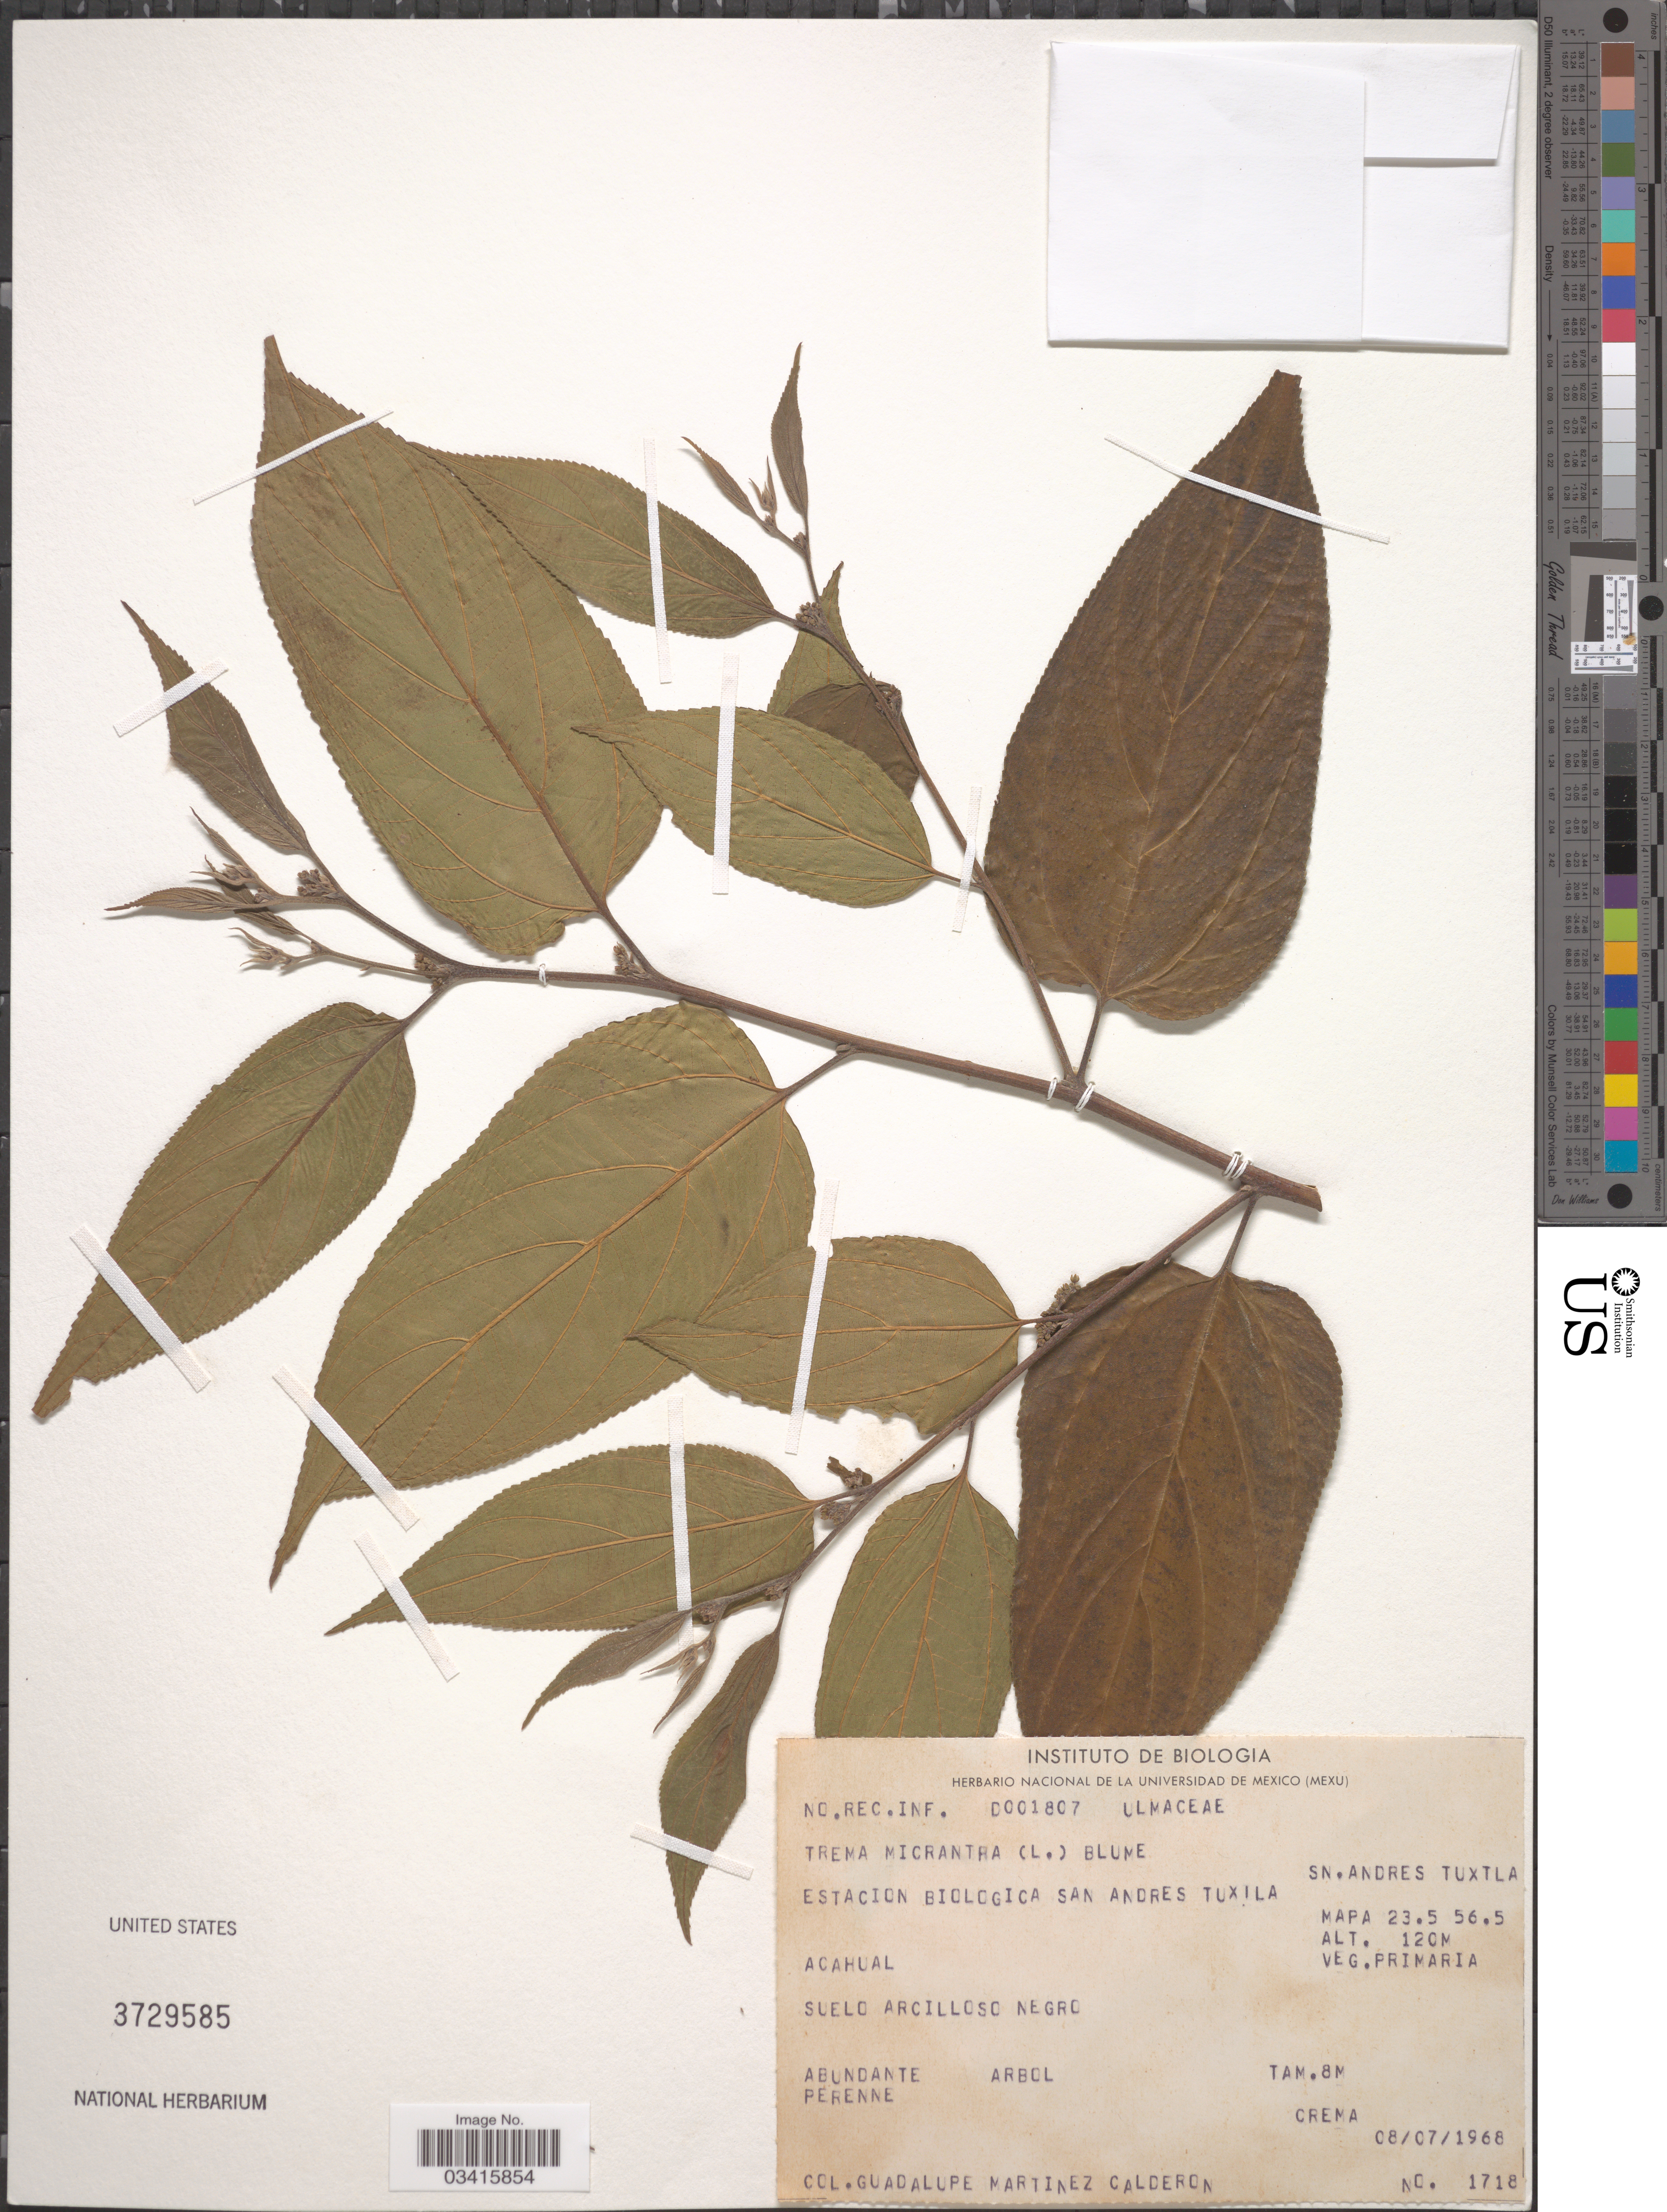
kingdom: Plantae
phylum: Tracheophyta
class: Magnoliopsida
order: Rosales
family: Cannabaceae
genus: Trema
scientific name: Trema micranthum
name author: (L.) Blume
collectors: G. Martinez-C.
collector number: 1718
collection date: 1968-07-08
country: Colombia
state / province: San Andres y Providencia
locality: Estacion Biologica San Andres Tuxtla. Sn. Andres Tuxtla. Mapa 23.5 56.5. Acahual.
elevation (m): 120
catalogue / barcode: US 3729585